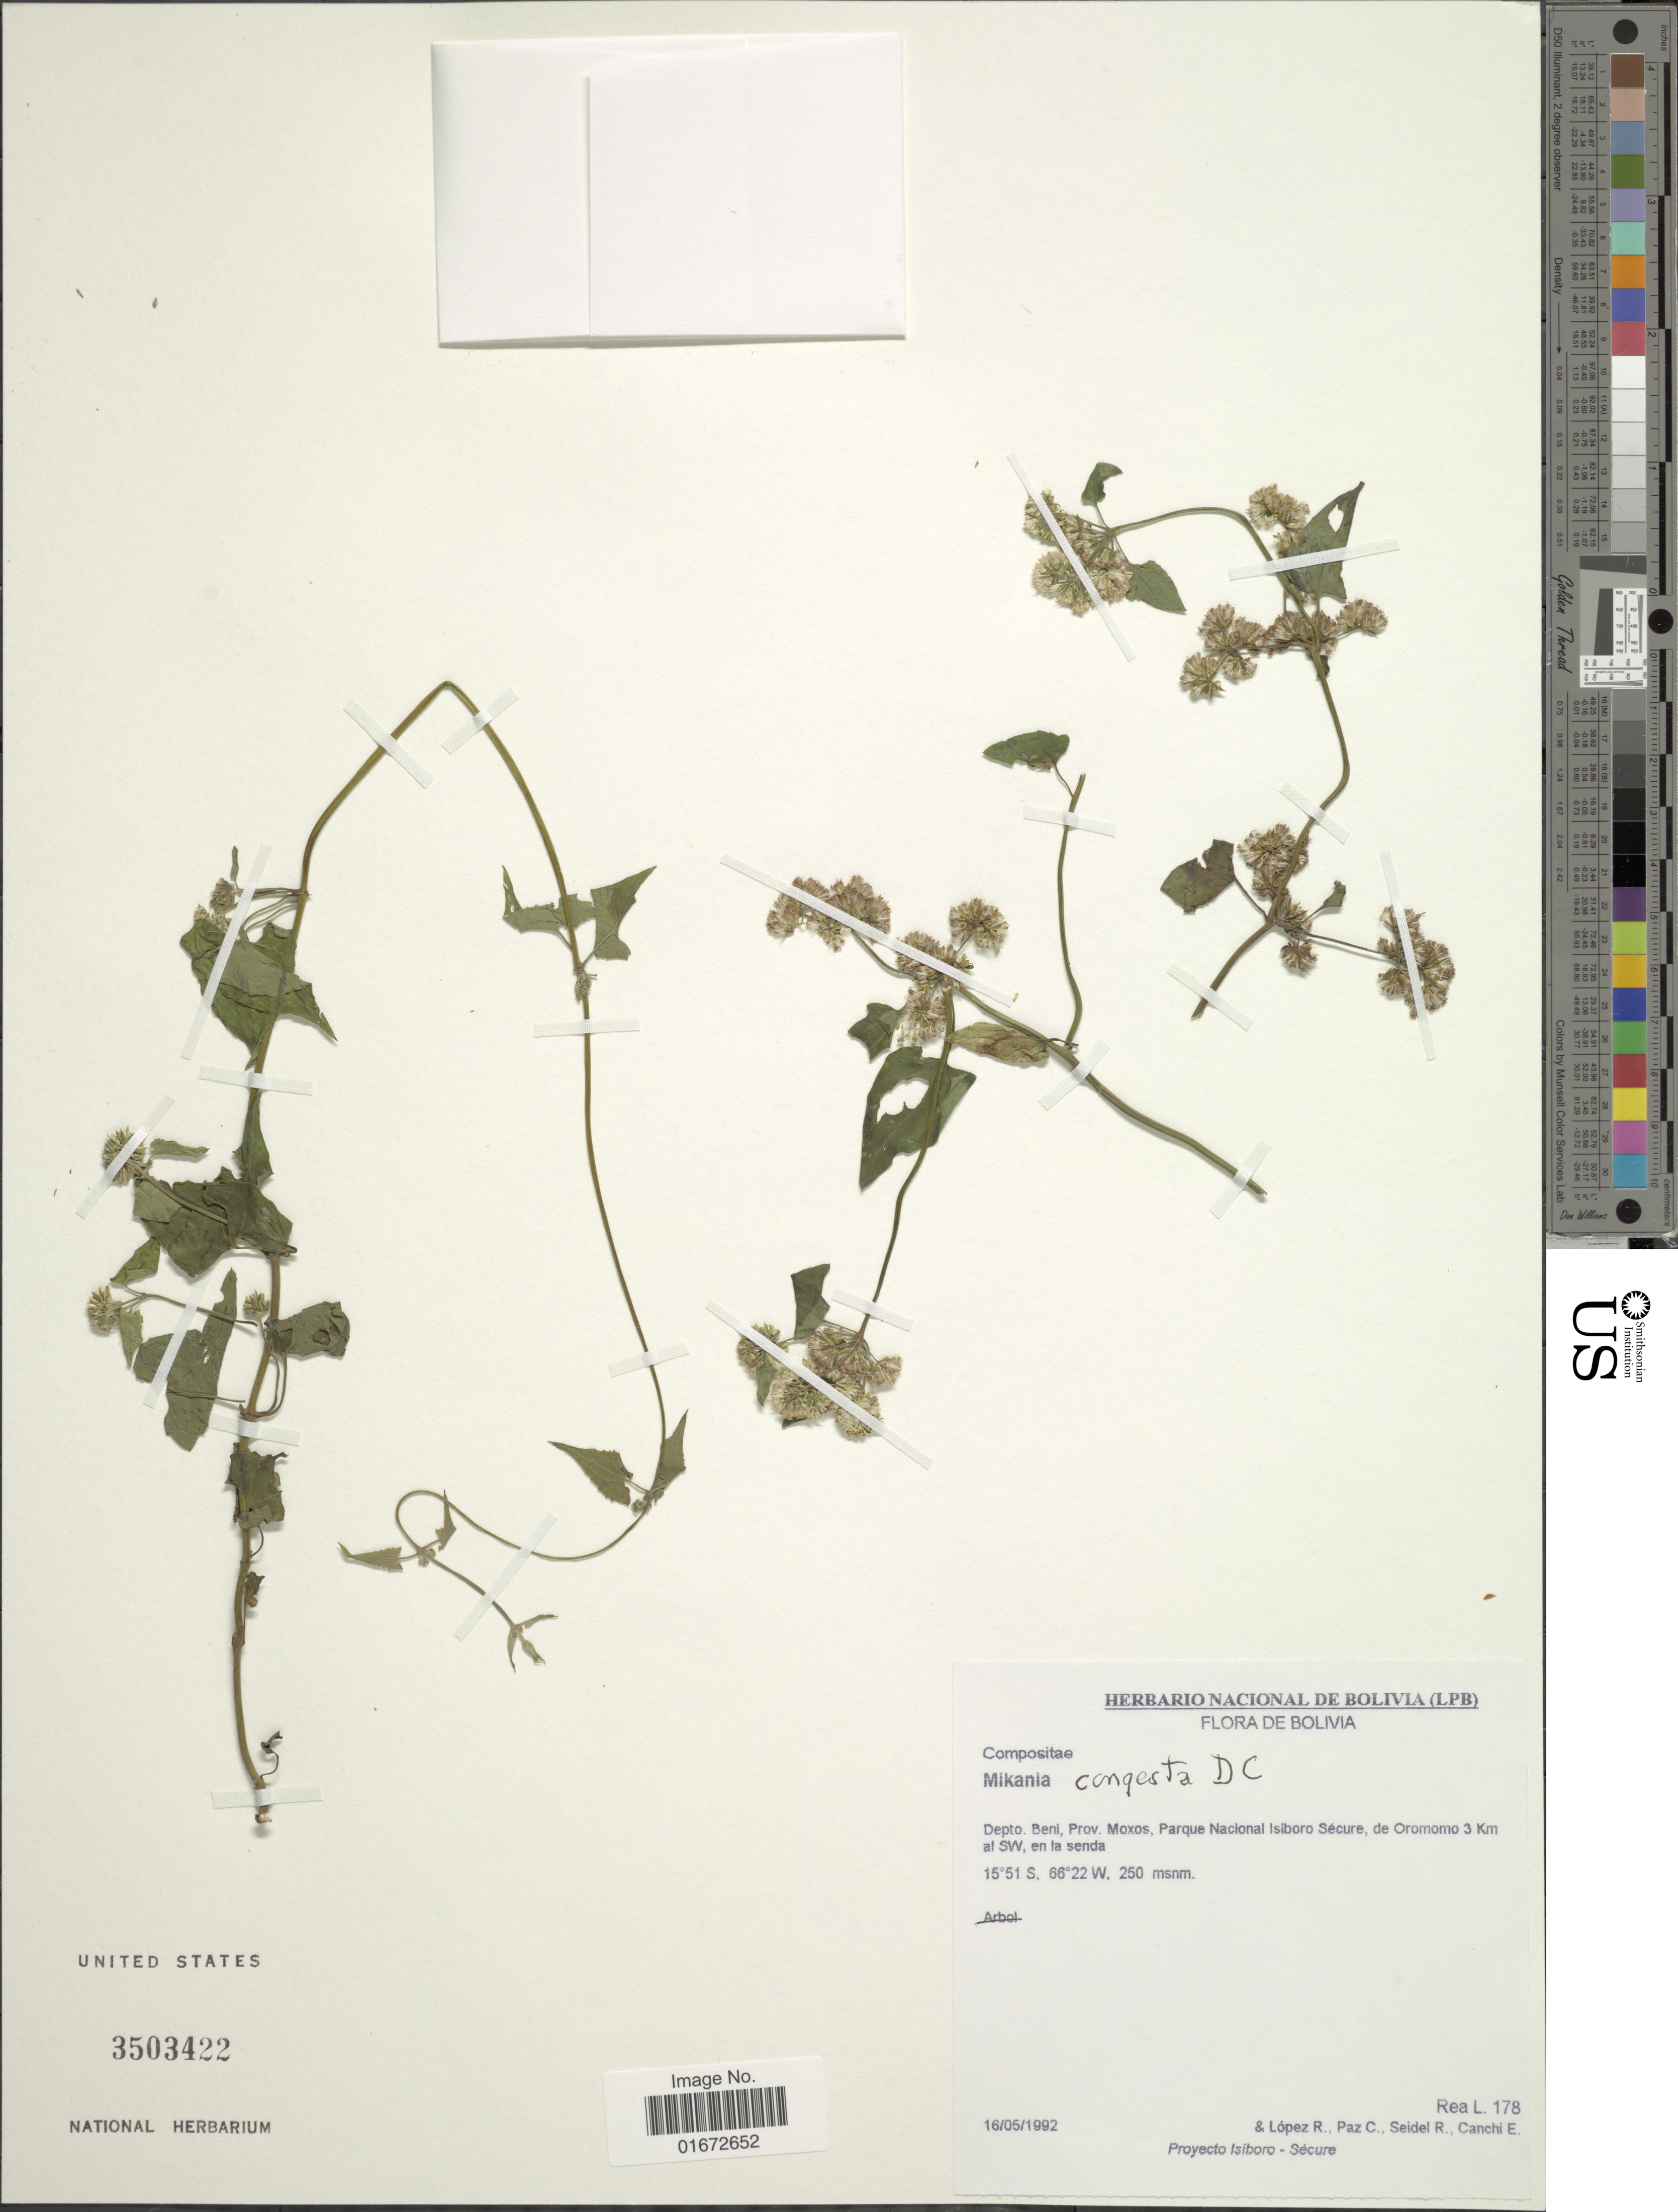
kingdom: Plantae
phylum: Tracheophyta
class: Magnoliopsida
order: Asterales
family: Asteraceae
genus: Mikania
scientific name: Mikania congesta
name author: DC.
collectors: L. Rea, R. Lopez, C. Paz, R. Seidel & E. Canchi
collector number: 178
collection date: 1992-05-16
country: Bolivia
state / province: Beni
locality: Depto. Beni, Prov. Moxos, Parque Nacional Isiboro Sécure, de Oromomo 3 Km al SW, en la senda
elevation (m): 250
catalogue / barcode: US 3503422